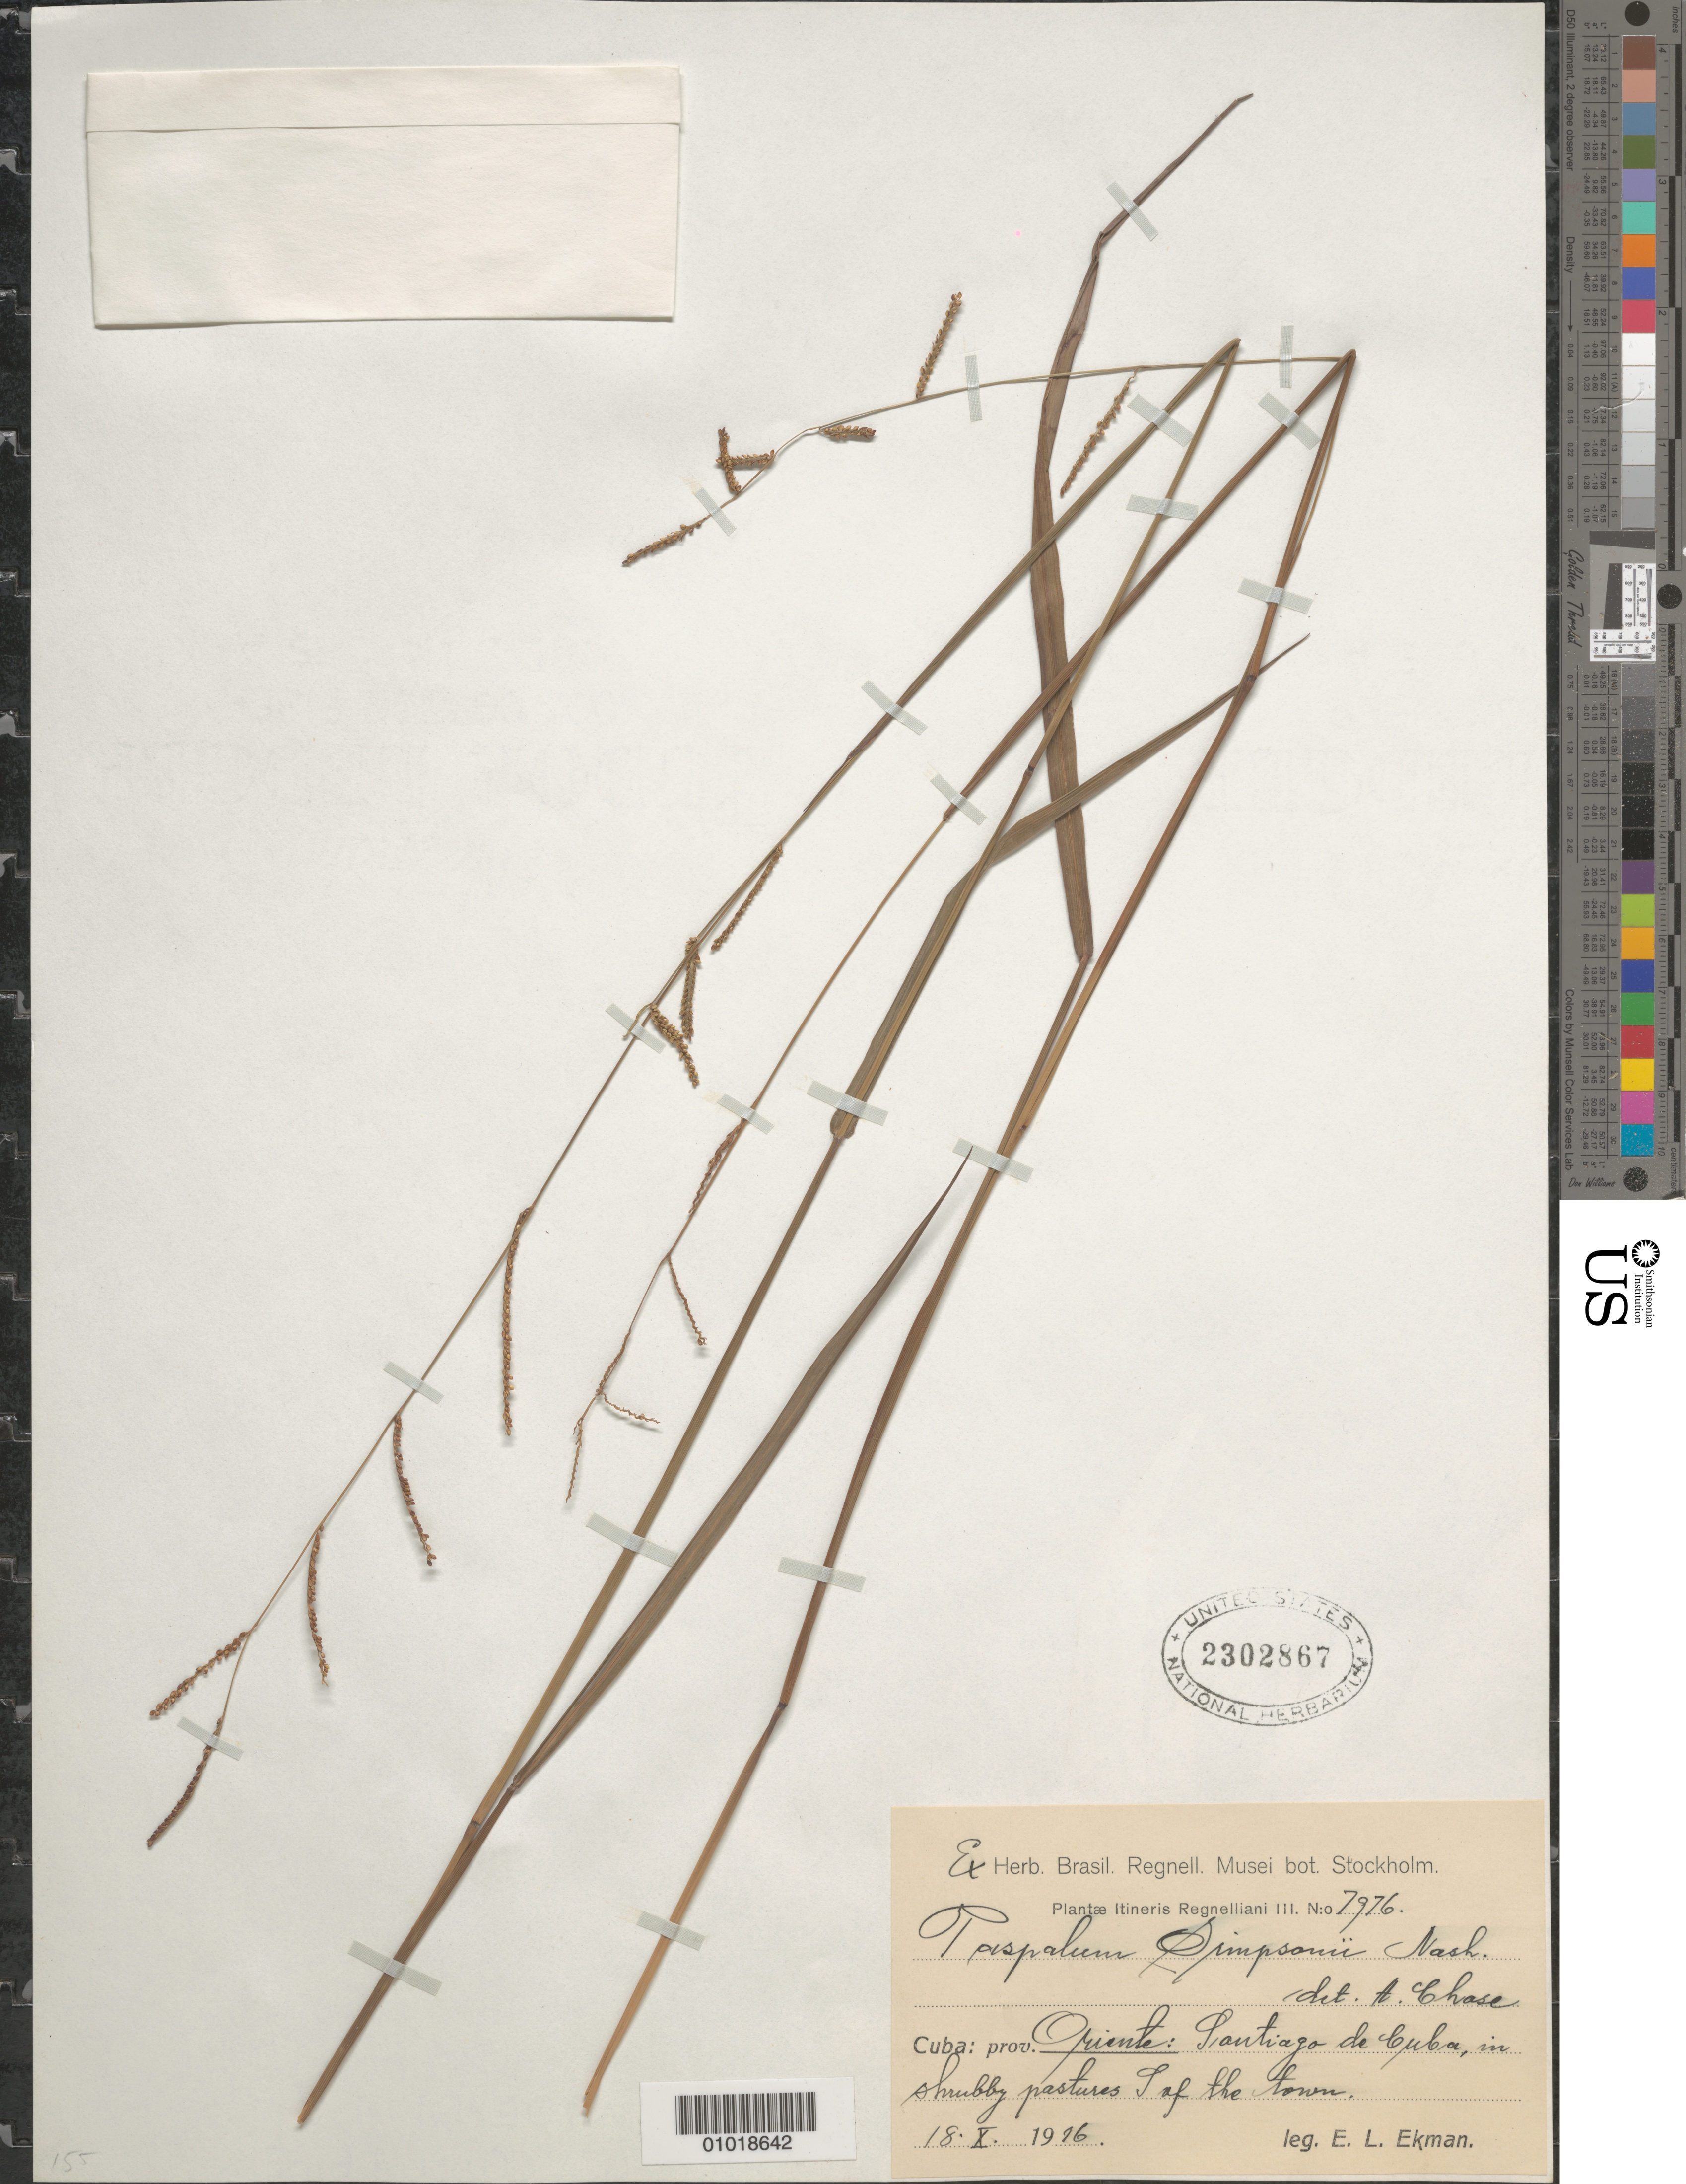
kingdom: Plantae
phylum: Tracheophyta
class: Liliopsida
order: Poales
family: Poaceae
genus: Paspalum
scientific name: Paspalum blodgettii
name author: Chapm.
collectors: E. L. Ekman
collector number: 7976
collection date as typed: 18 Oct 1916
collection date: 1916-10-18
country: Cuba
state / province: Santiago de Cuba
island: Cuba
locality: Santiago de Cuba, in shrubby pastures S of the town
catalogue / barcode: US 2302867